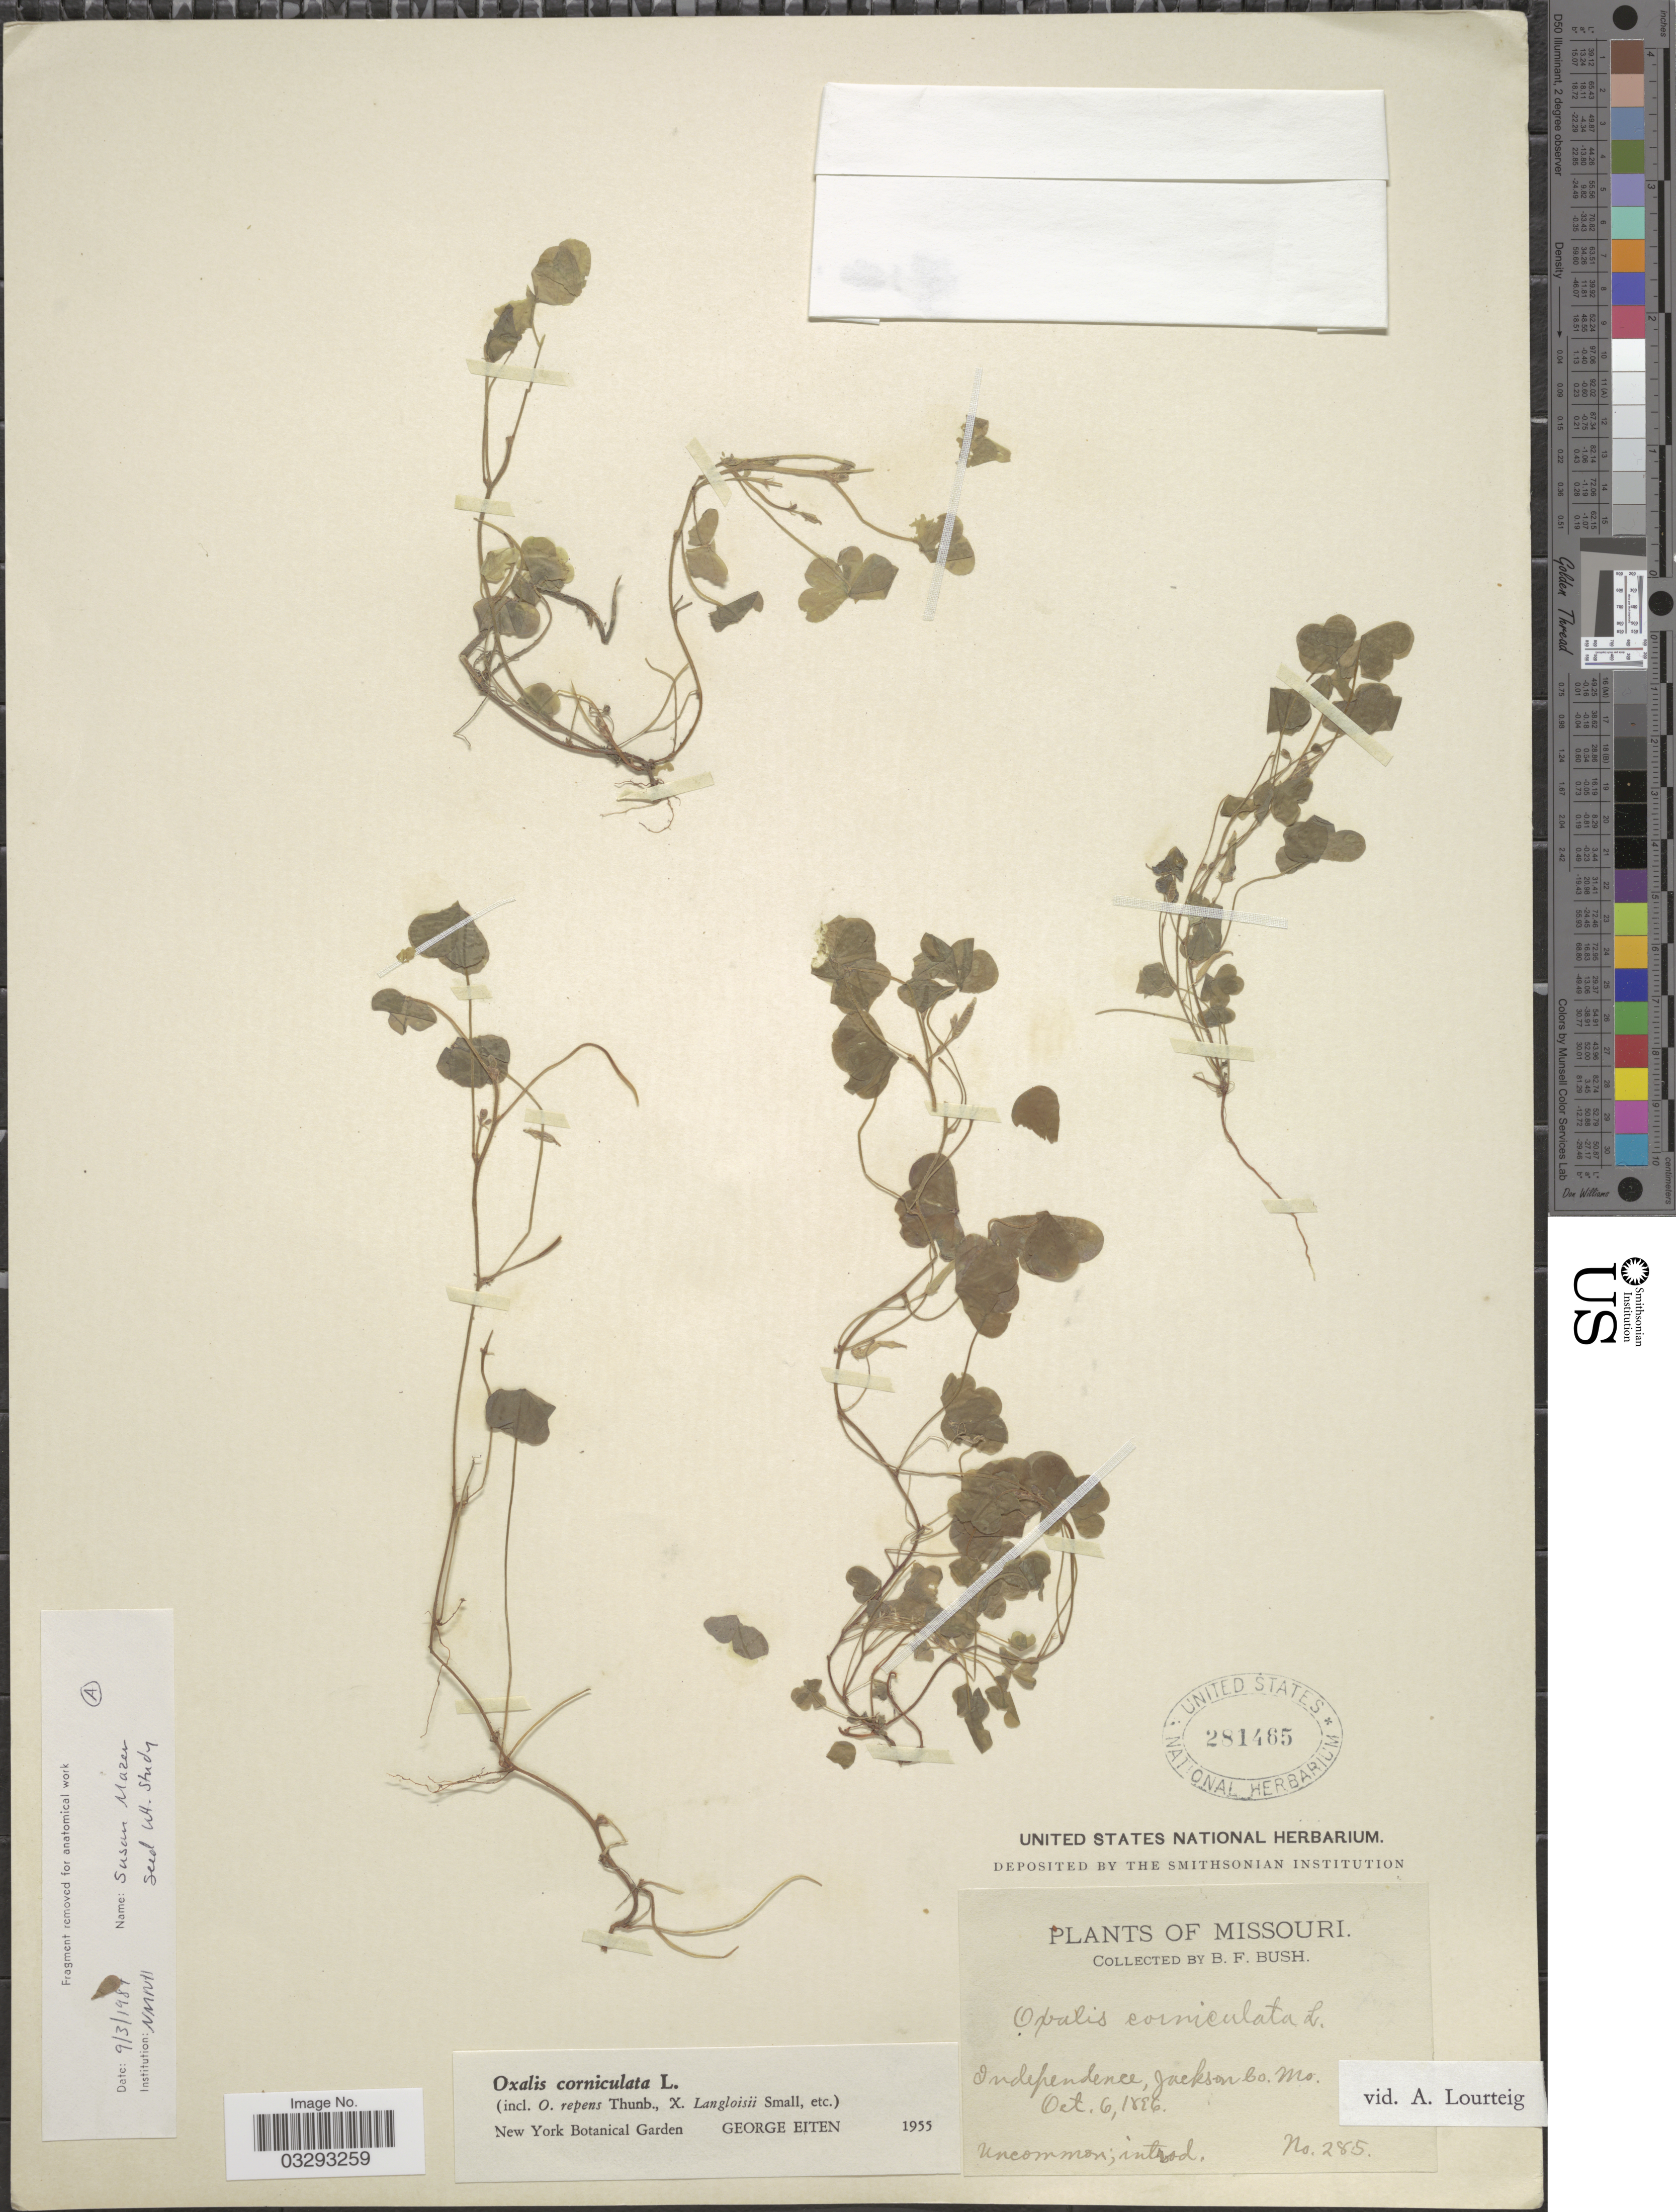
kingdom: Plantae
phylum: Tracheophyta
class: Magnoliopsida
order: Oxalidales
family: Oxalidaceae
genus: Oxalis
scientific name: Oxalis corniculata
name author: L.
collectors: B. F. Bush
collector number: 285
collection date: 1896-10-06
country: United States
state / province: Missouri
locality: Independence, Jackson Co.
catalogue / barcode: US 281465